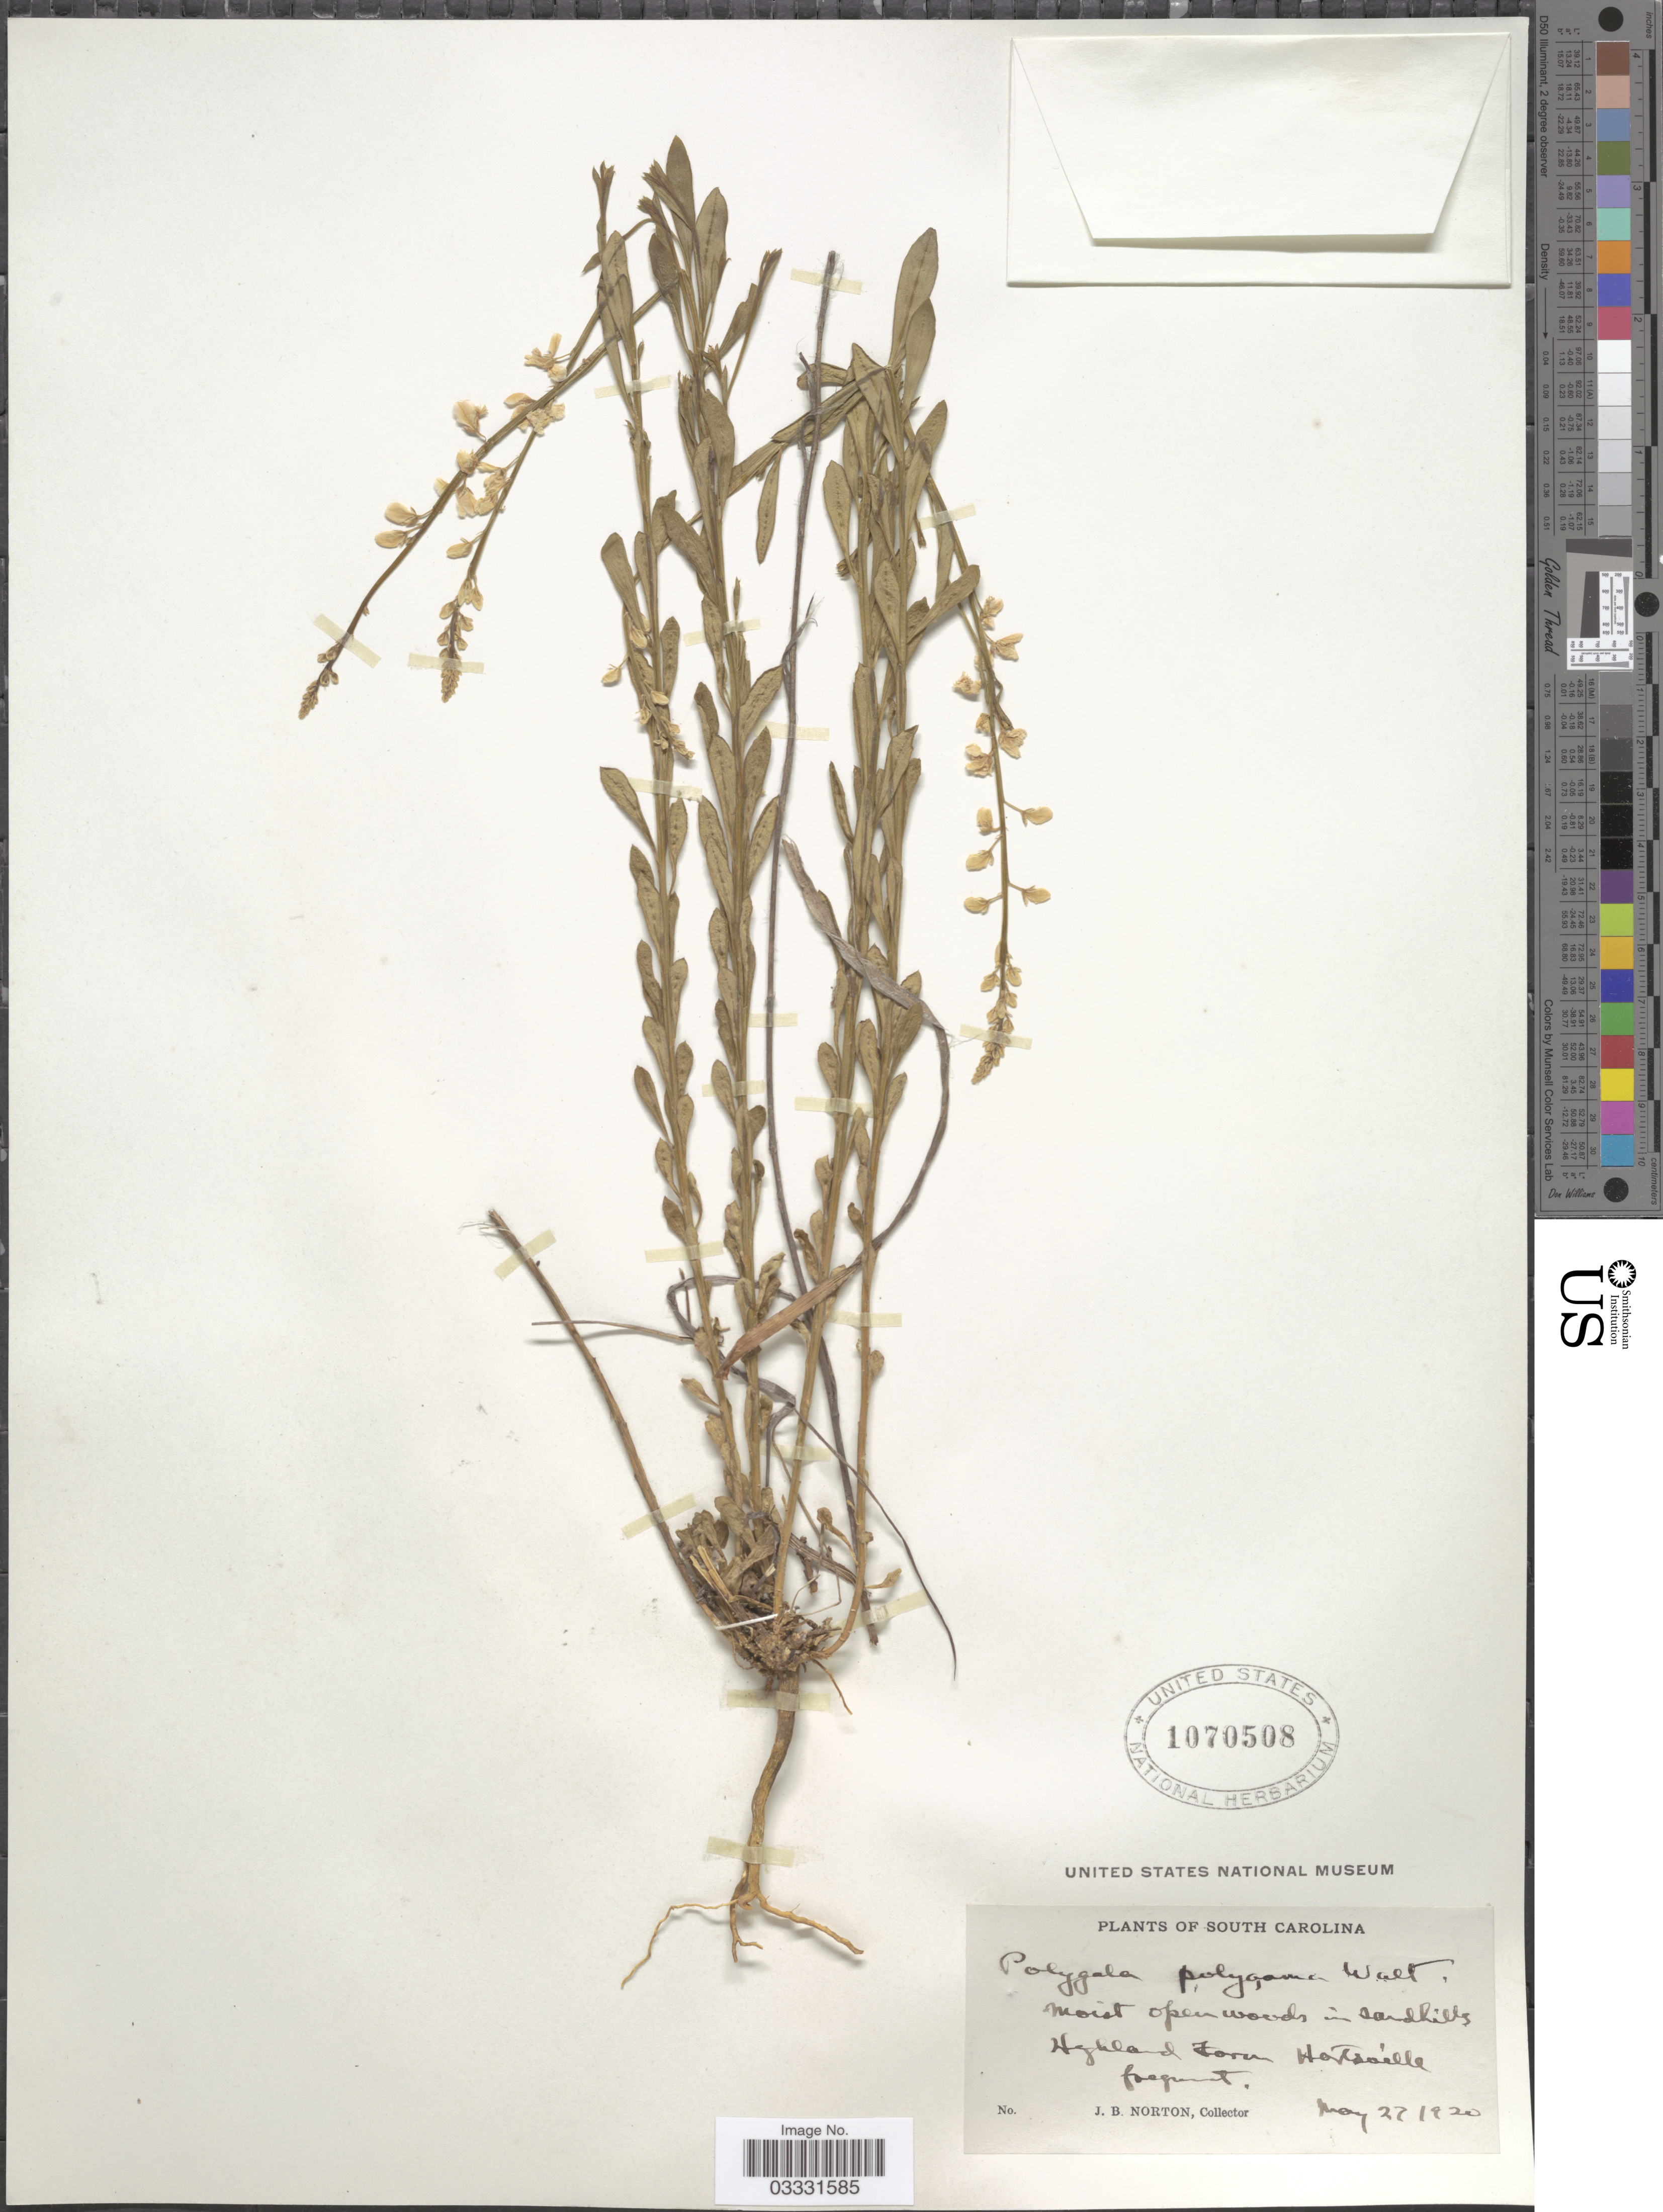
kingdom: Plantae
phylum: Tracheophyta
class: Magnoliopsida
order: Fabales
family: Polygalaceae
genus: Polygala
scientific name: Polygala polygama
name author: Walter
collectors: J. B. Norton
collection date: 1920-05-27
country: United States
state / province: South Carolina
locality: Hartsville.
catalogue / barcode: US 1070508